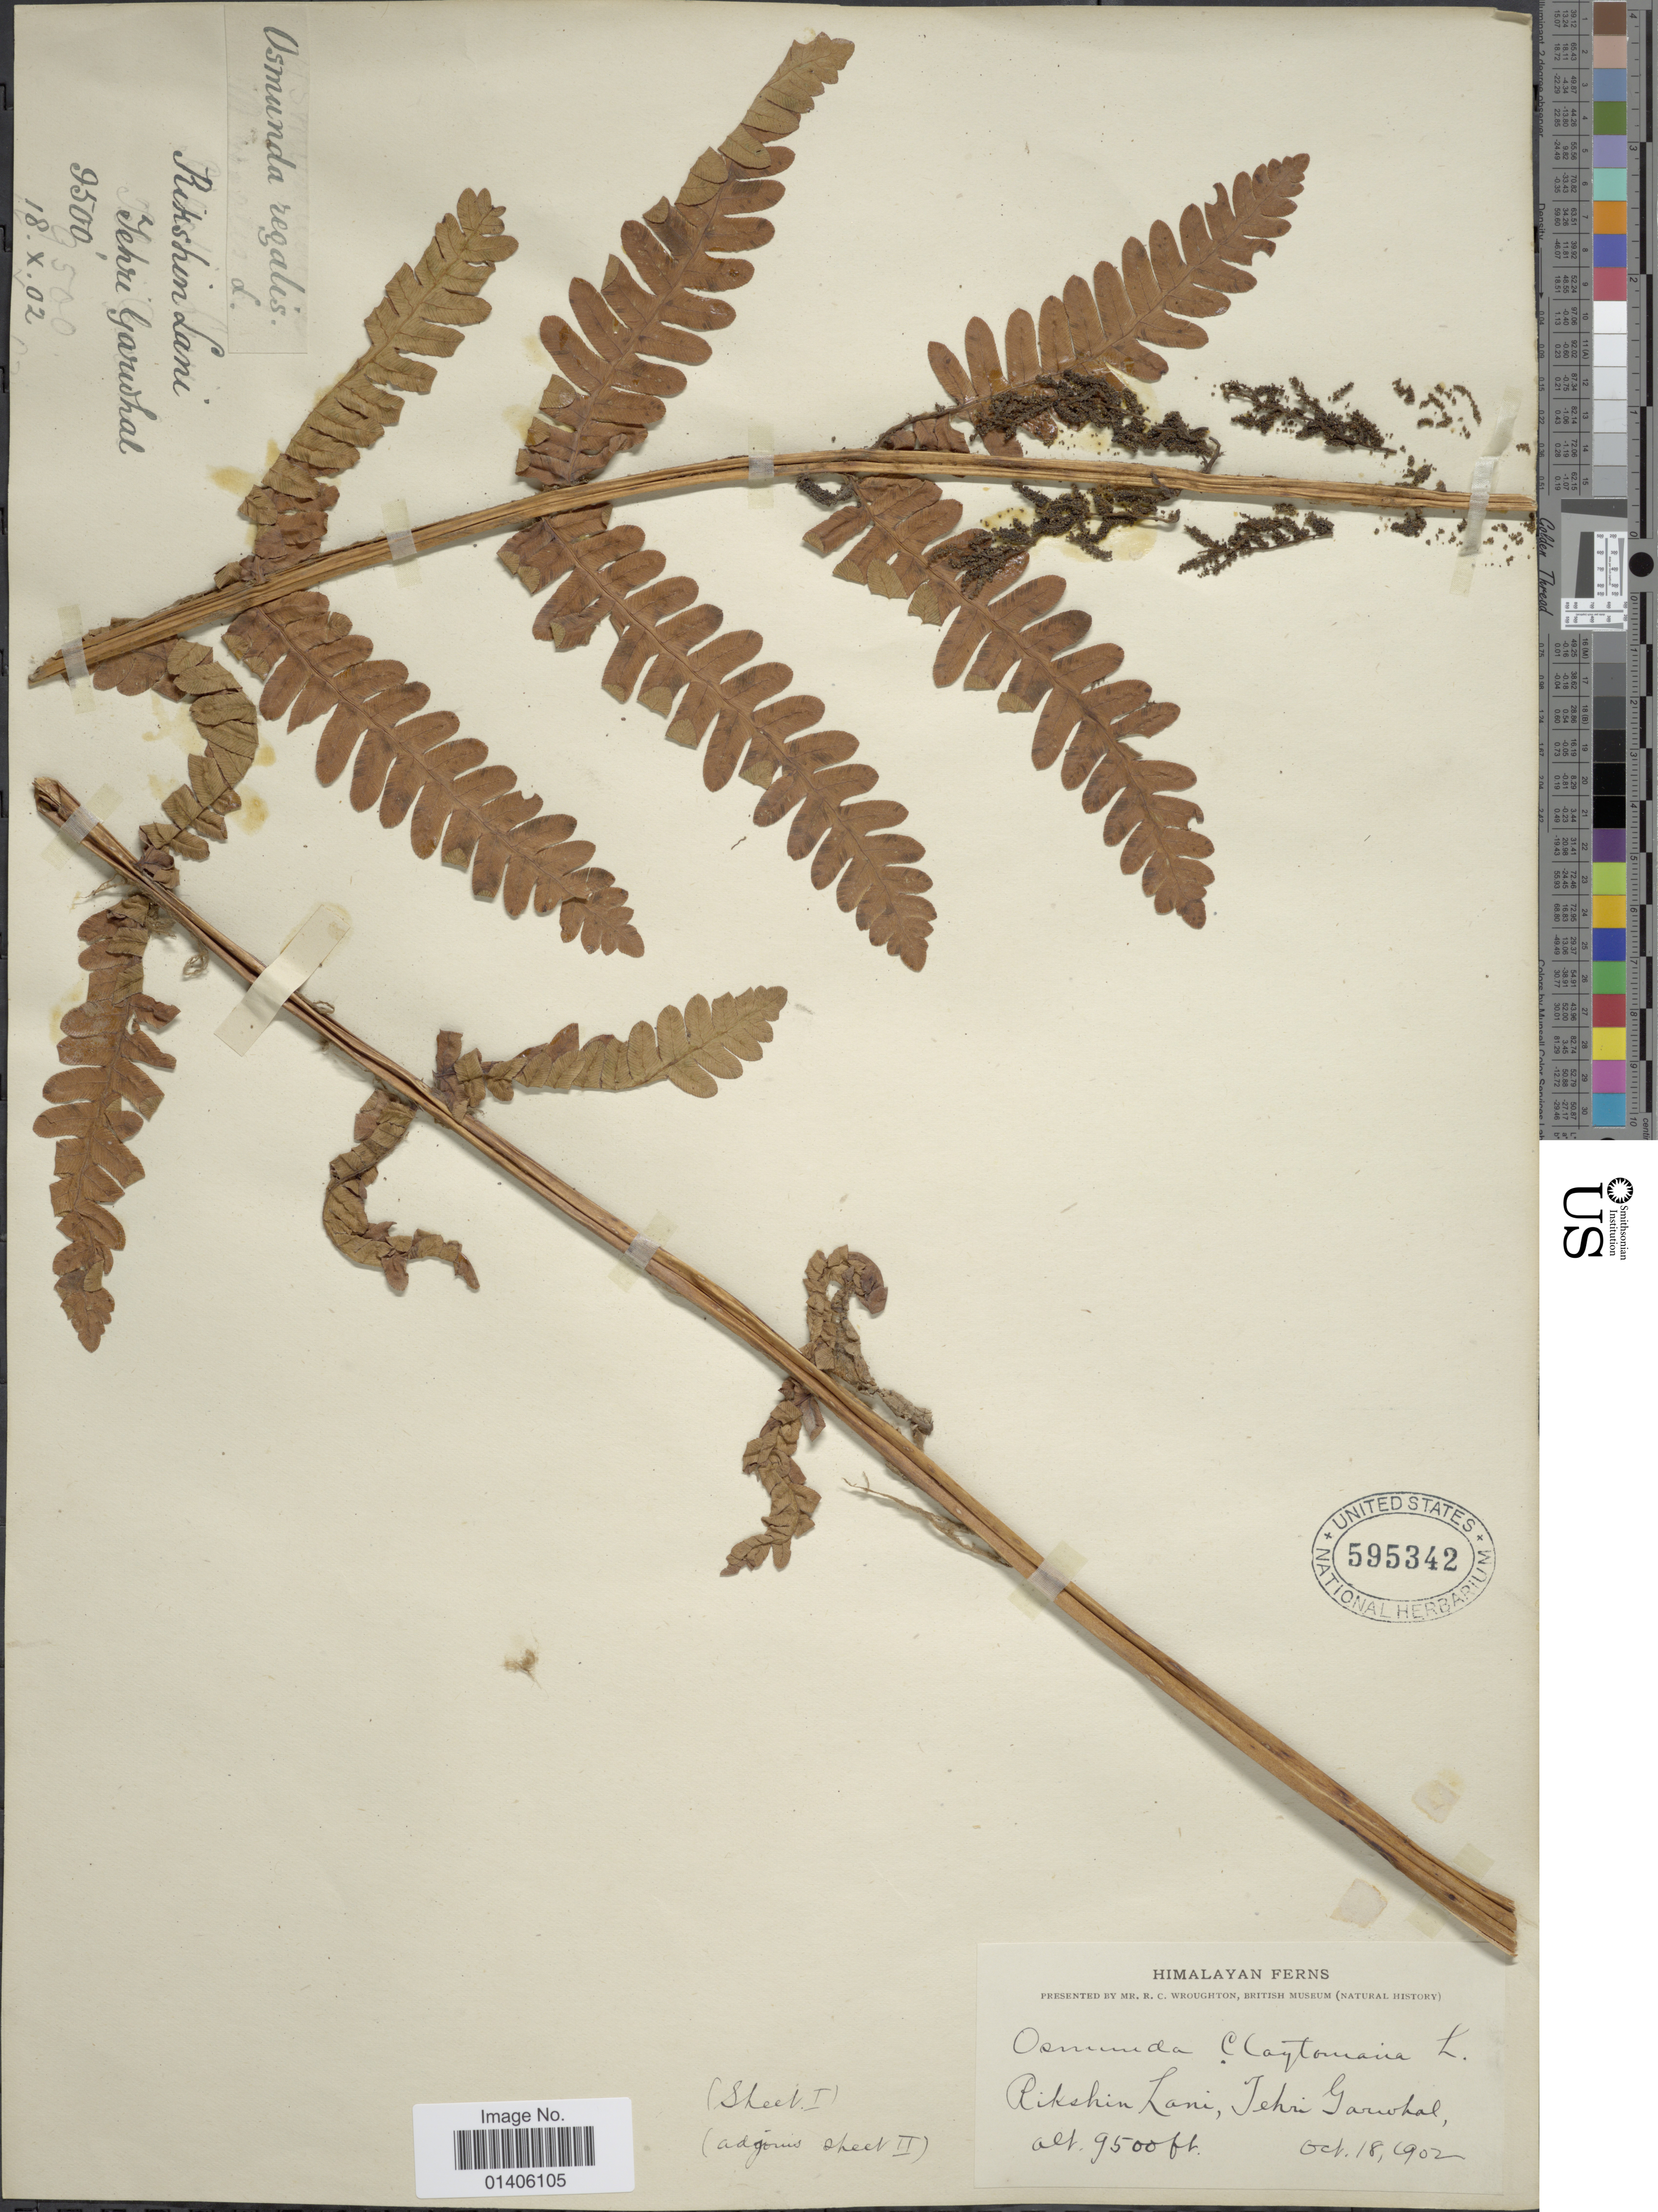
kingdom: Plantae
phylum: Tracheophyta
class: Polypodiopsida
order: Osmundales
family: Osmundaceae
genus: Osmunda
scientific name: Osmunda claytoniana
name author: (L.) Tagawa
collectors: R. Wroughton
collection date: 1902-10-18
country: India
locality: Himalayan, Rikshin Lani, Tehri Garwhal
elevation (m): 2896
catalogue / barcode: US 595342